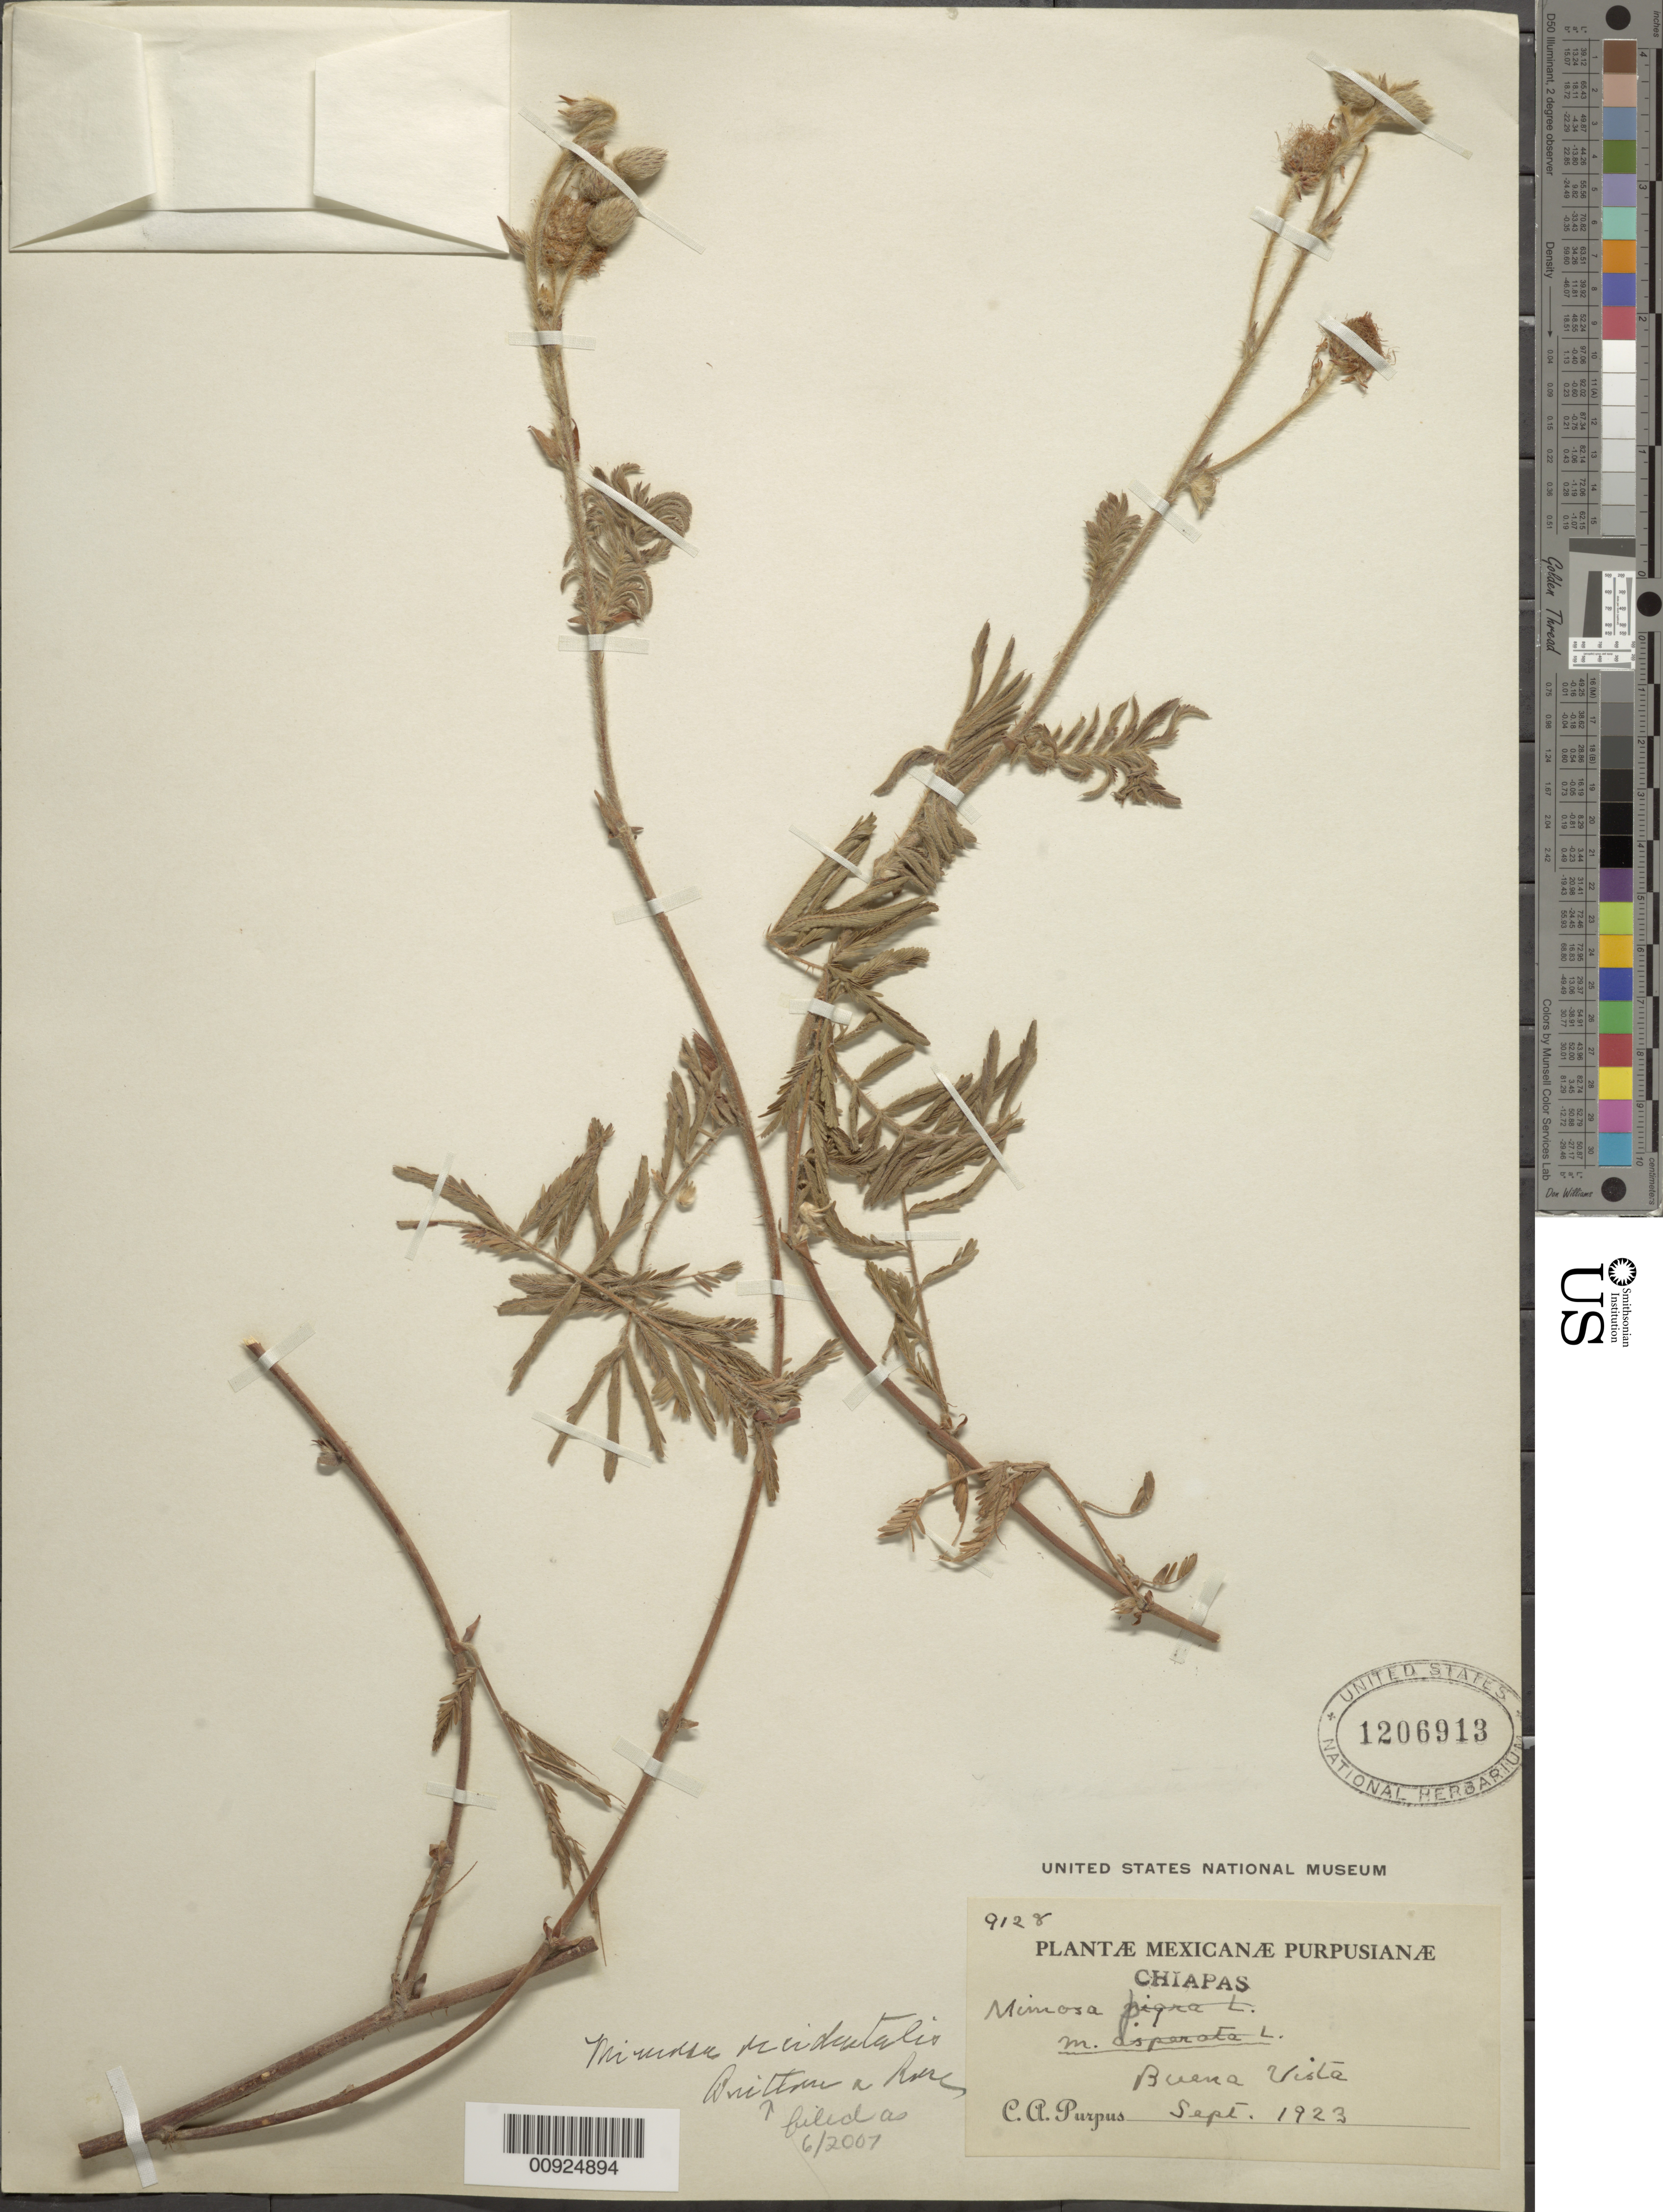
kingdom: Plantae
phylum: Tracheophyta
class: Magnoliopsida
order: Fabales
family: Fabaceae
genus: Mimosa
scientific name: Mimosa occidentalis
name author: Britton & Rose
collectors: C. A. Purpus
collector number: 9128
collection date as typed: Sep 1923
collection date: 1923-09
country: Mexico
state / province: Chiapas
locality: Buena Vista.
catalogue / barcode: US 1206913